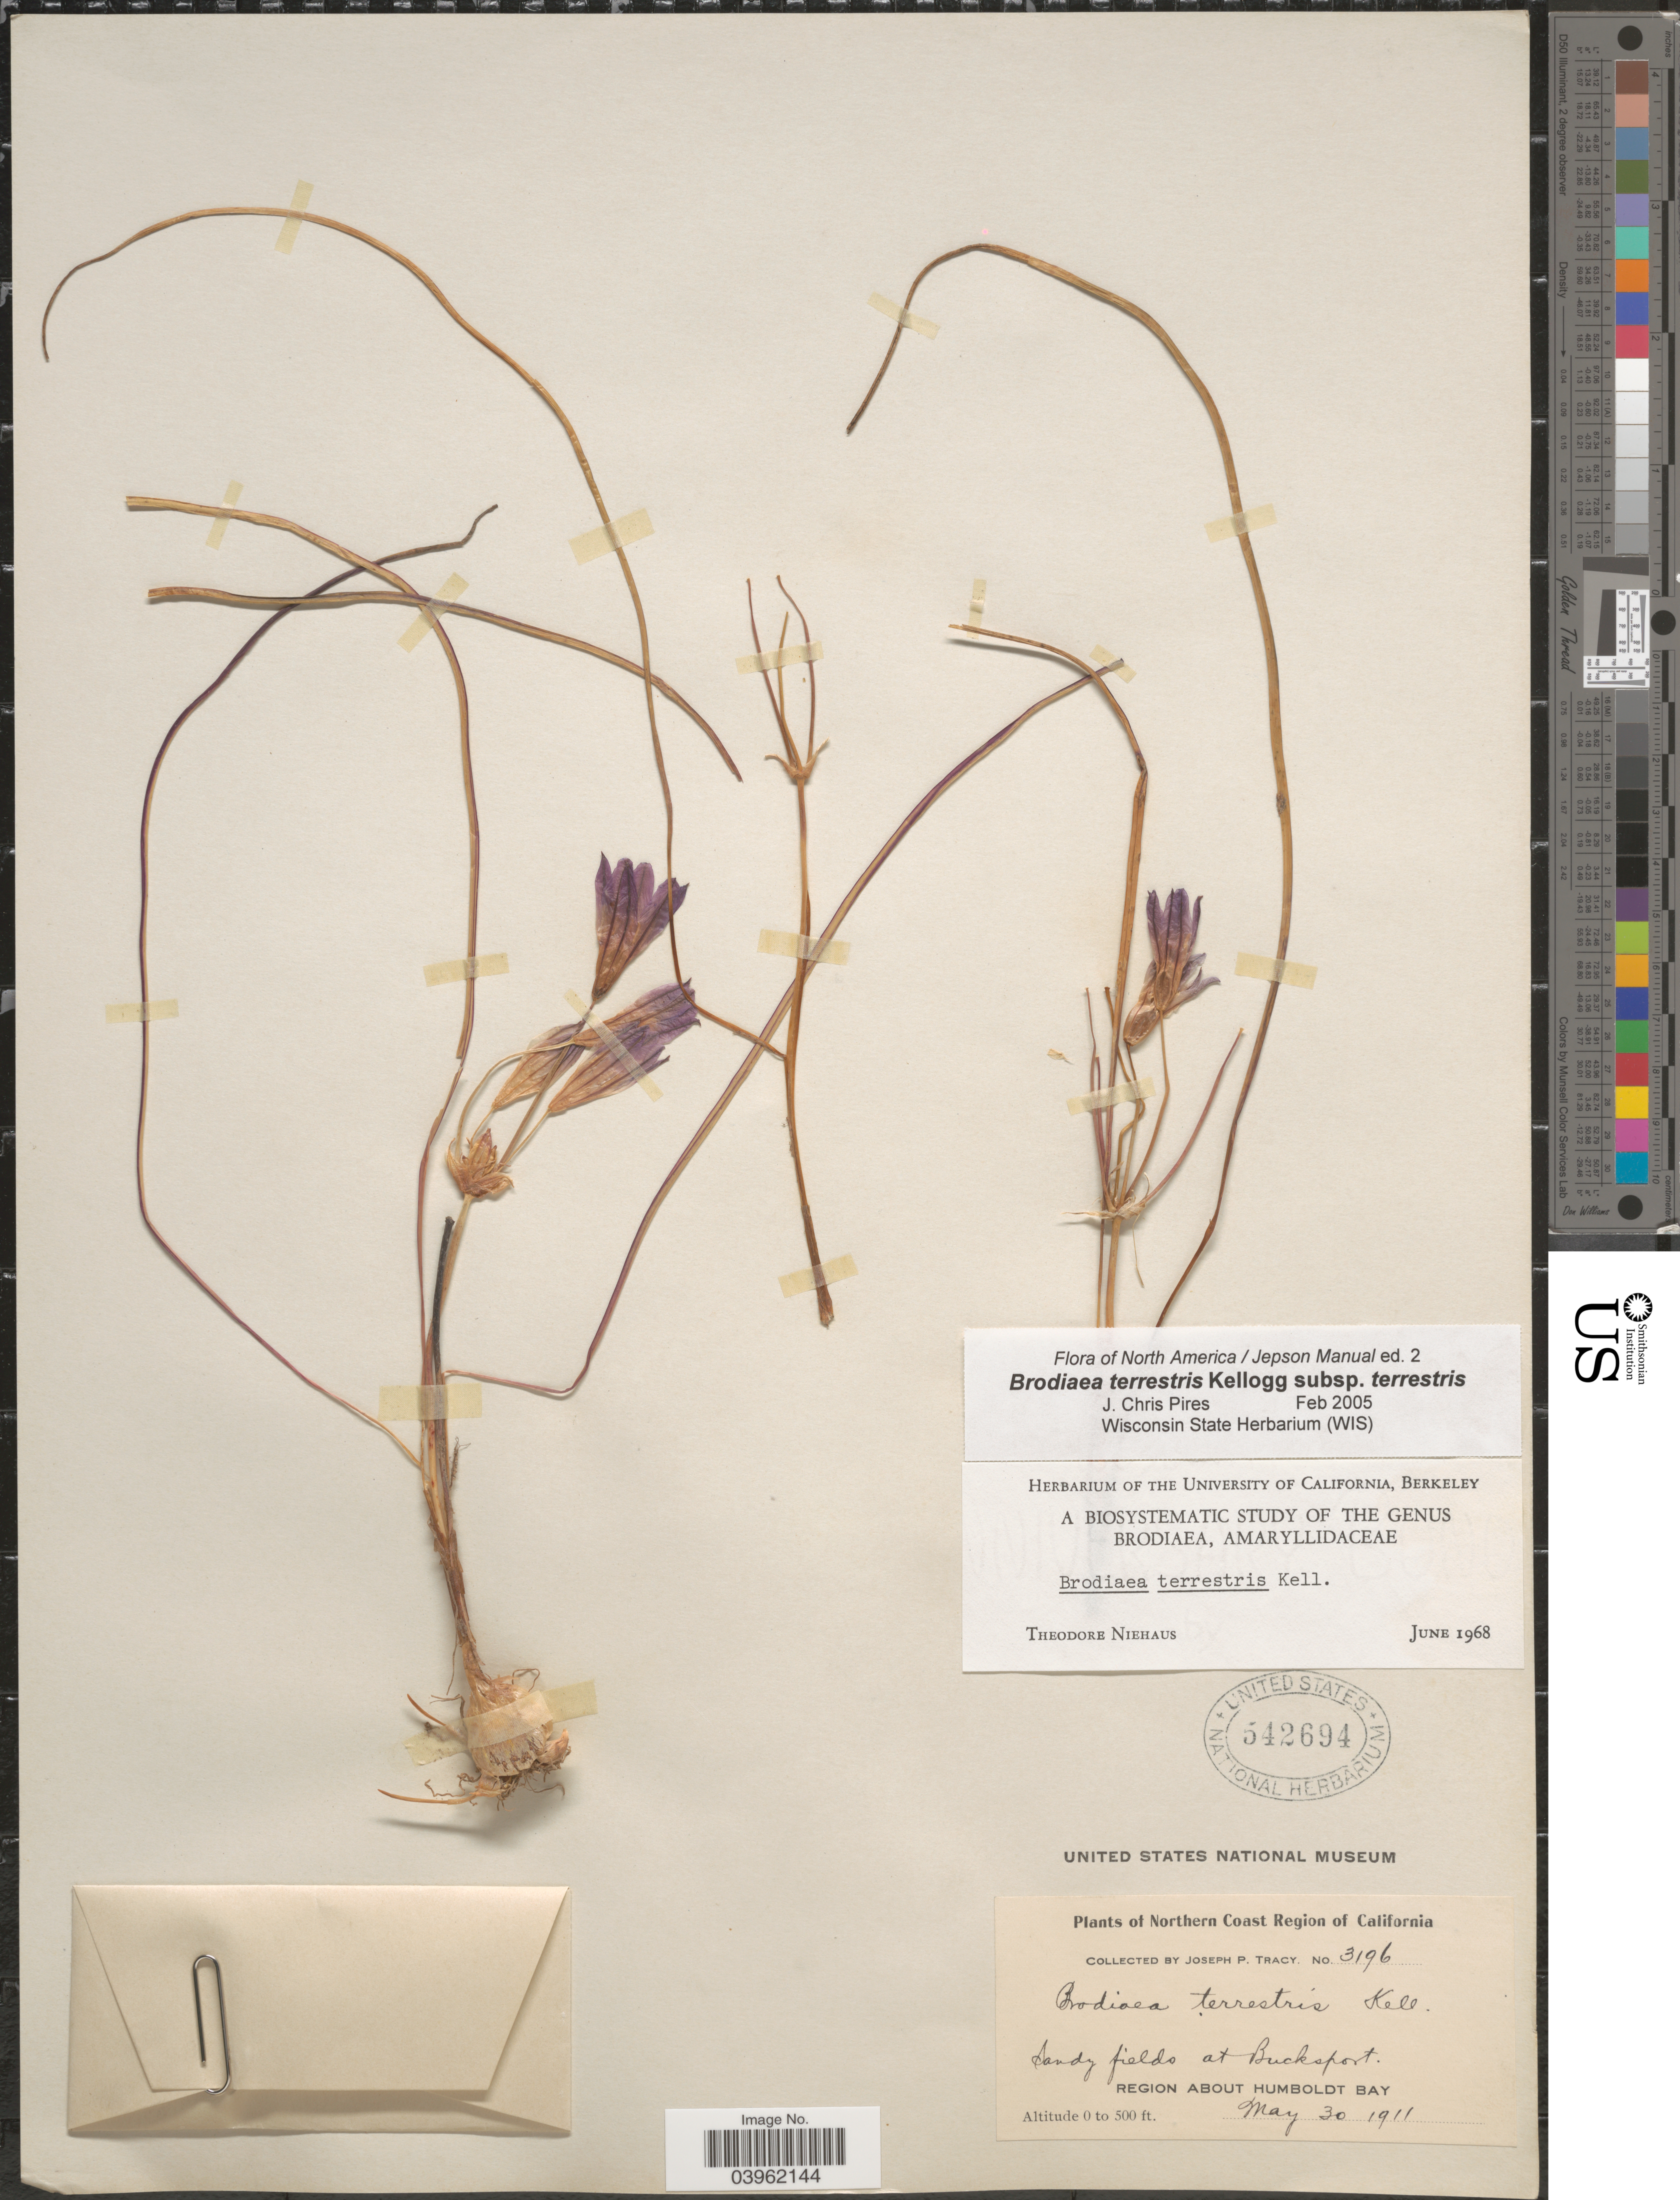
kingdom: Plantae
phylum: Tracheophyta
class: Liliopsida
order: Asparagales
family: Asparagaceae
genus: Brodiaea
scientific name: Brodiaea terrestris subsp. terrestris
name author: Kellogg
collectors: J. Tracy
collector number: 3196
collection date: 1911-05-30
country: United States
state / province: California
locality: Northern Coast Region of California. At Bucksport. Region about Humboldt Bay.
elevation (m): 0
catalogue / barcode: US 542694